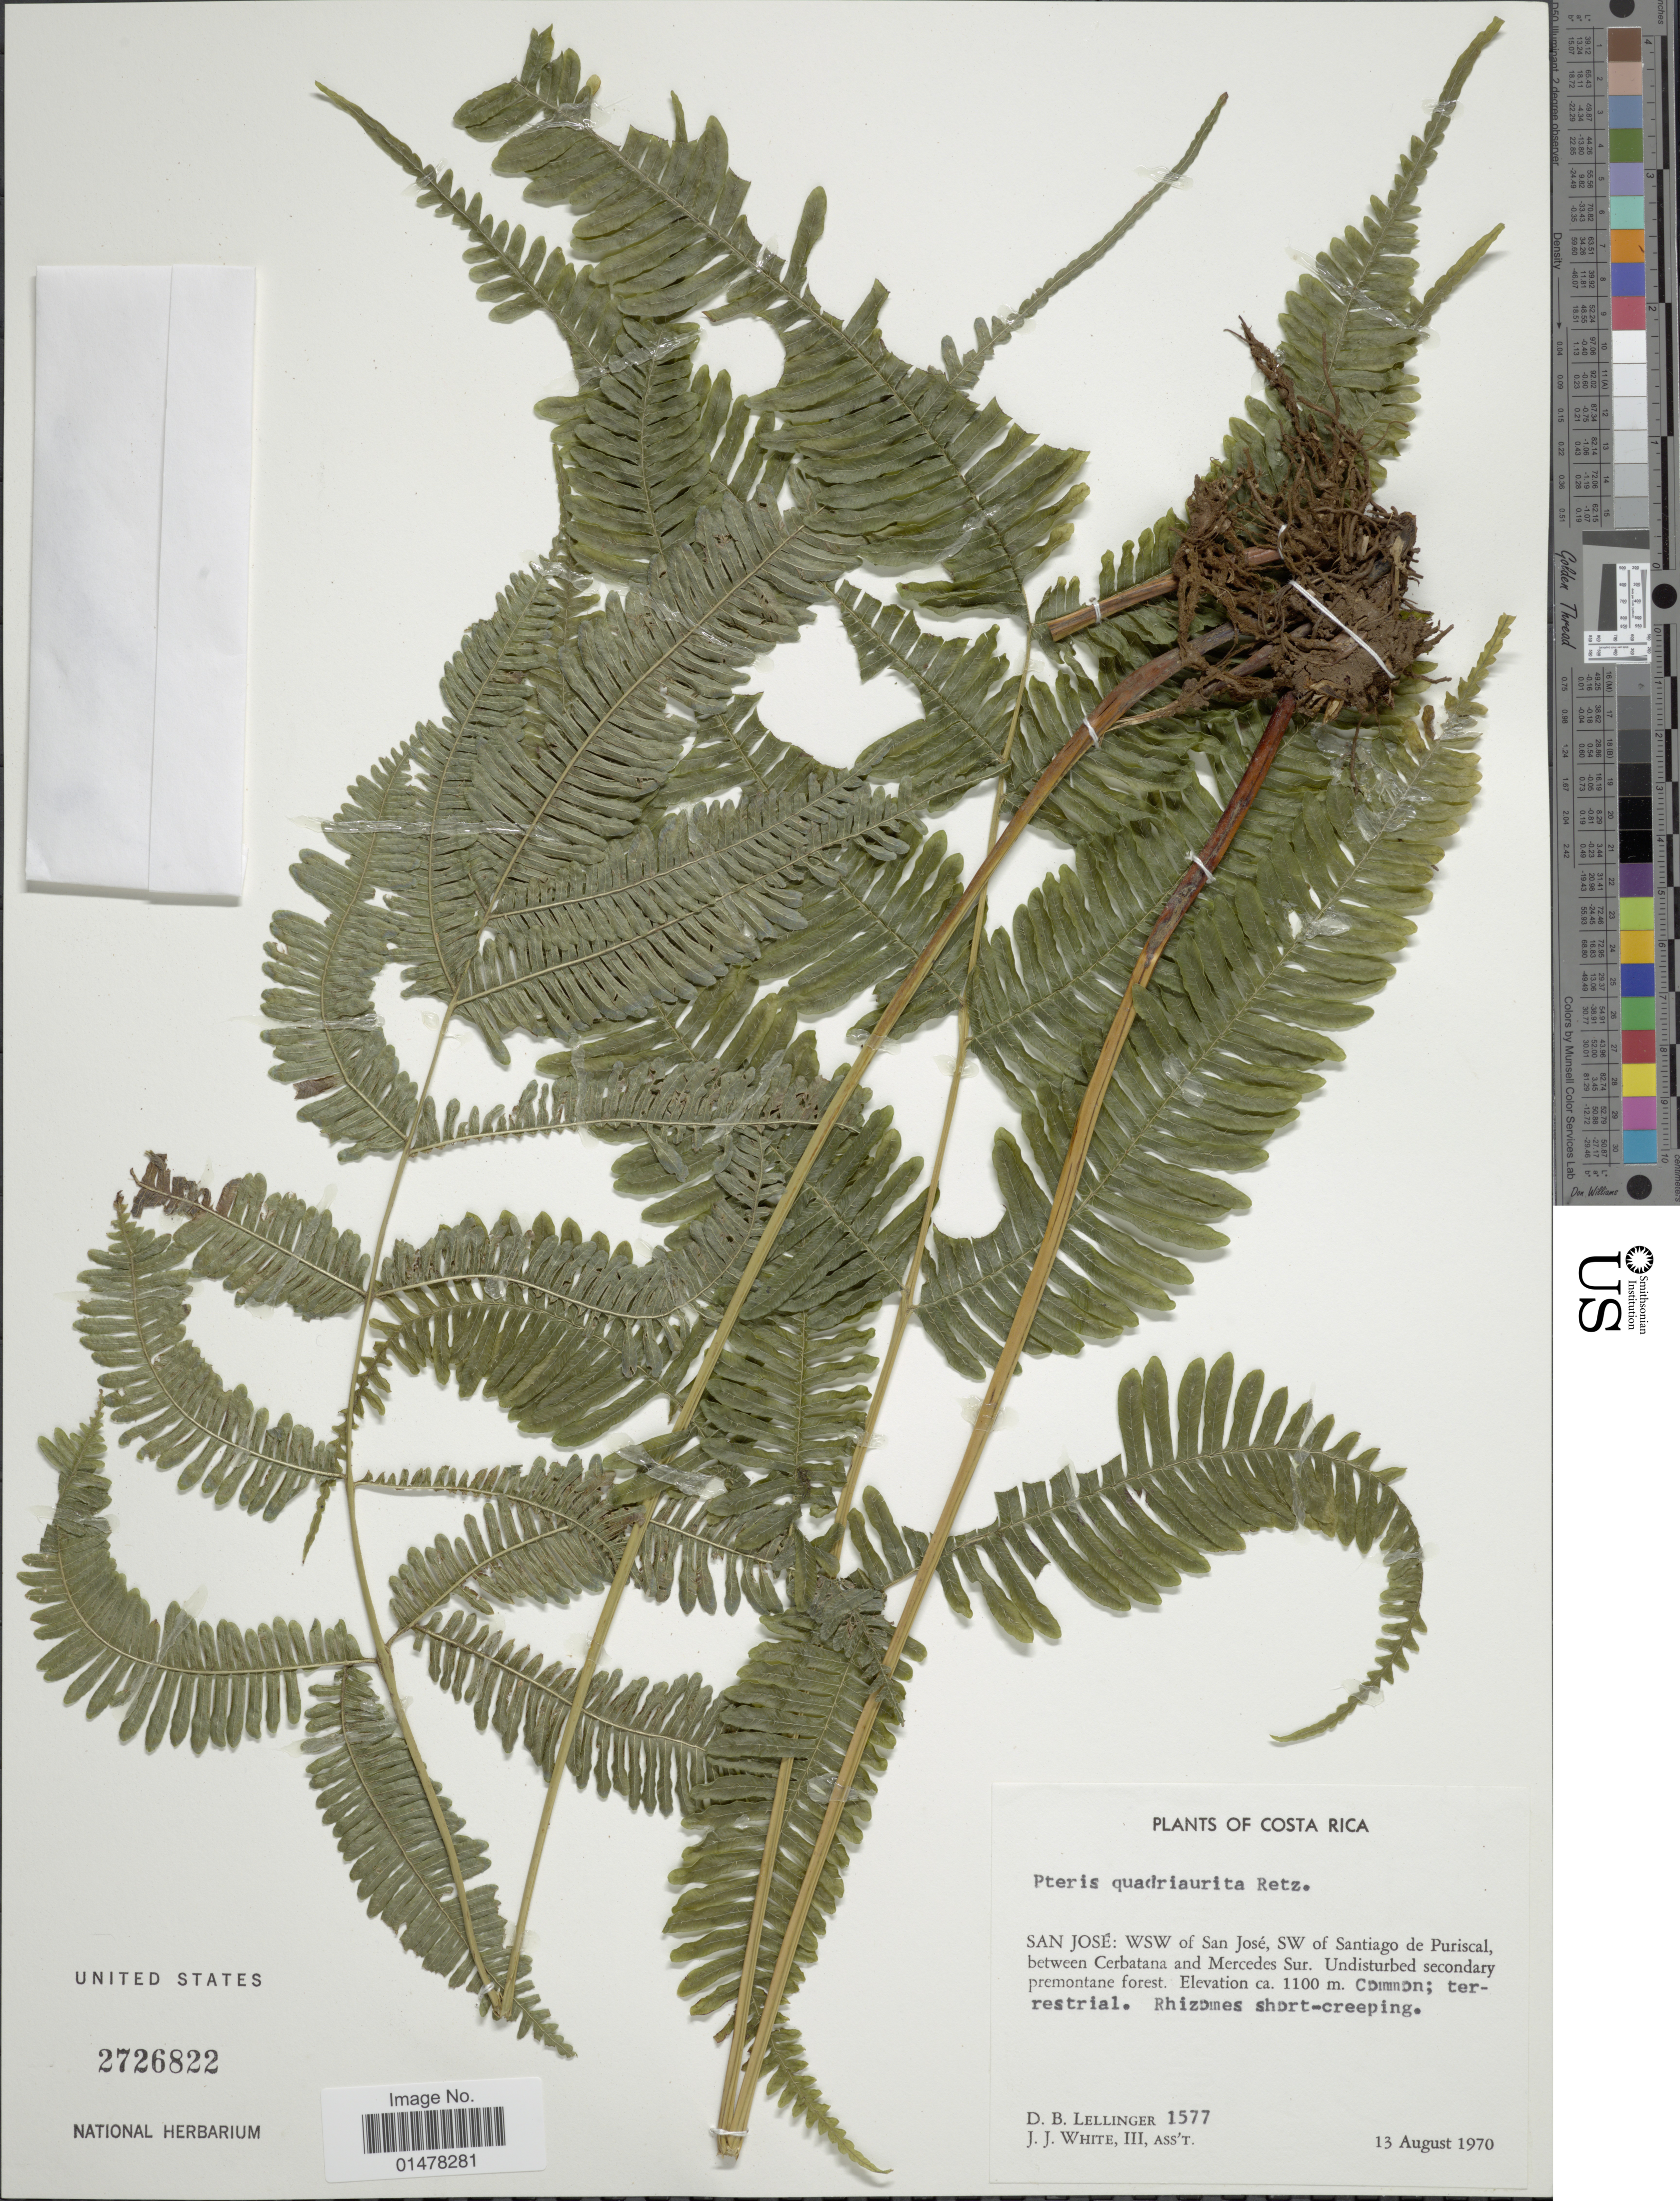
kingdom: Plantae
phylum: Tracheophyta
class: Polypodiopsida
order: Polypodiales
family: Pteridaceae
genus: Pteris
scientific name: Pteris quadriaurita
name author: Retz.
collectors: D. B. Lellinger & J. J. White III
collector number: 1577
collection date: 1970-08-13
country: Costa Rica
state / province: San José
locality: Plants of Costa Rica, San José: WSW of San José, SW of Santiago de Puriscal, between Cerbatana and Mercedes Sur. Undisturbed secondary premontane forest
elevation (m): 1100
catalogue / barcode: US 2726822